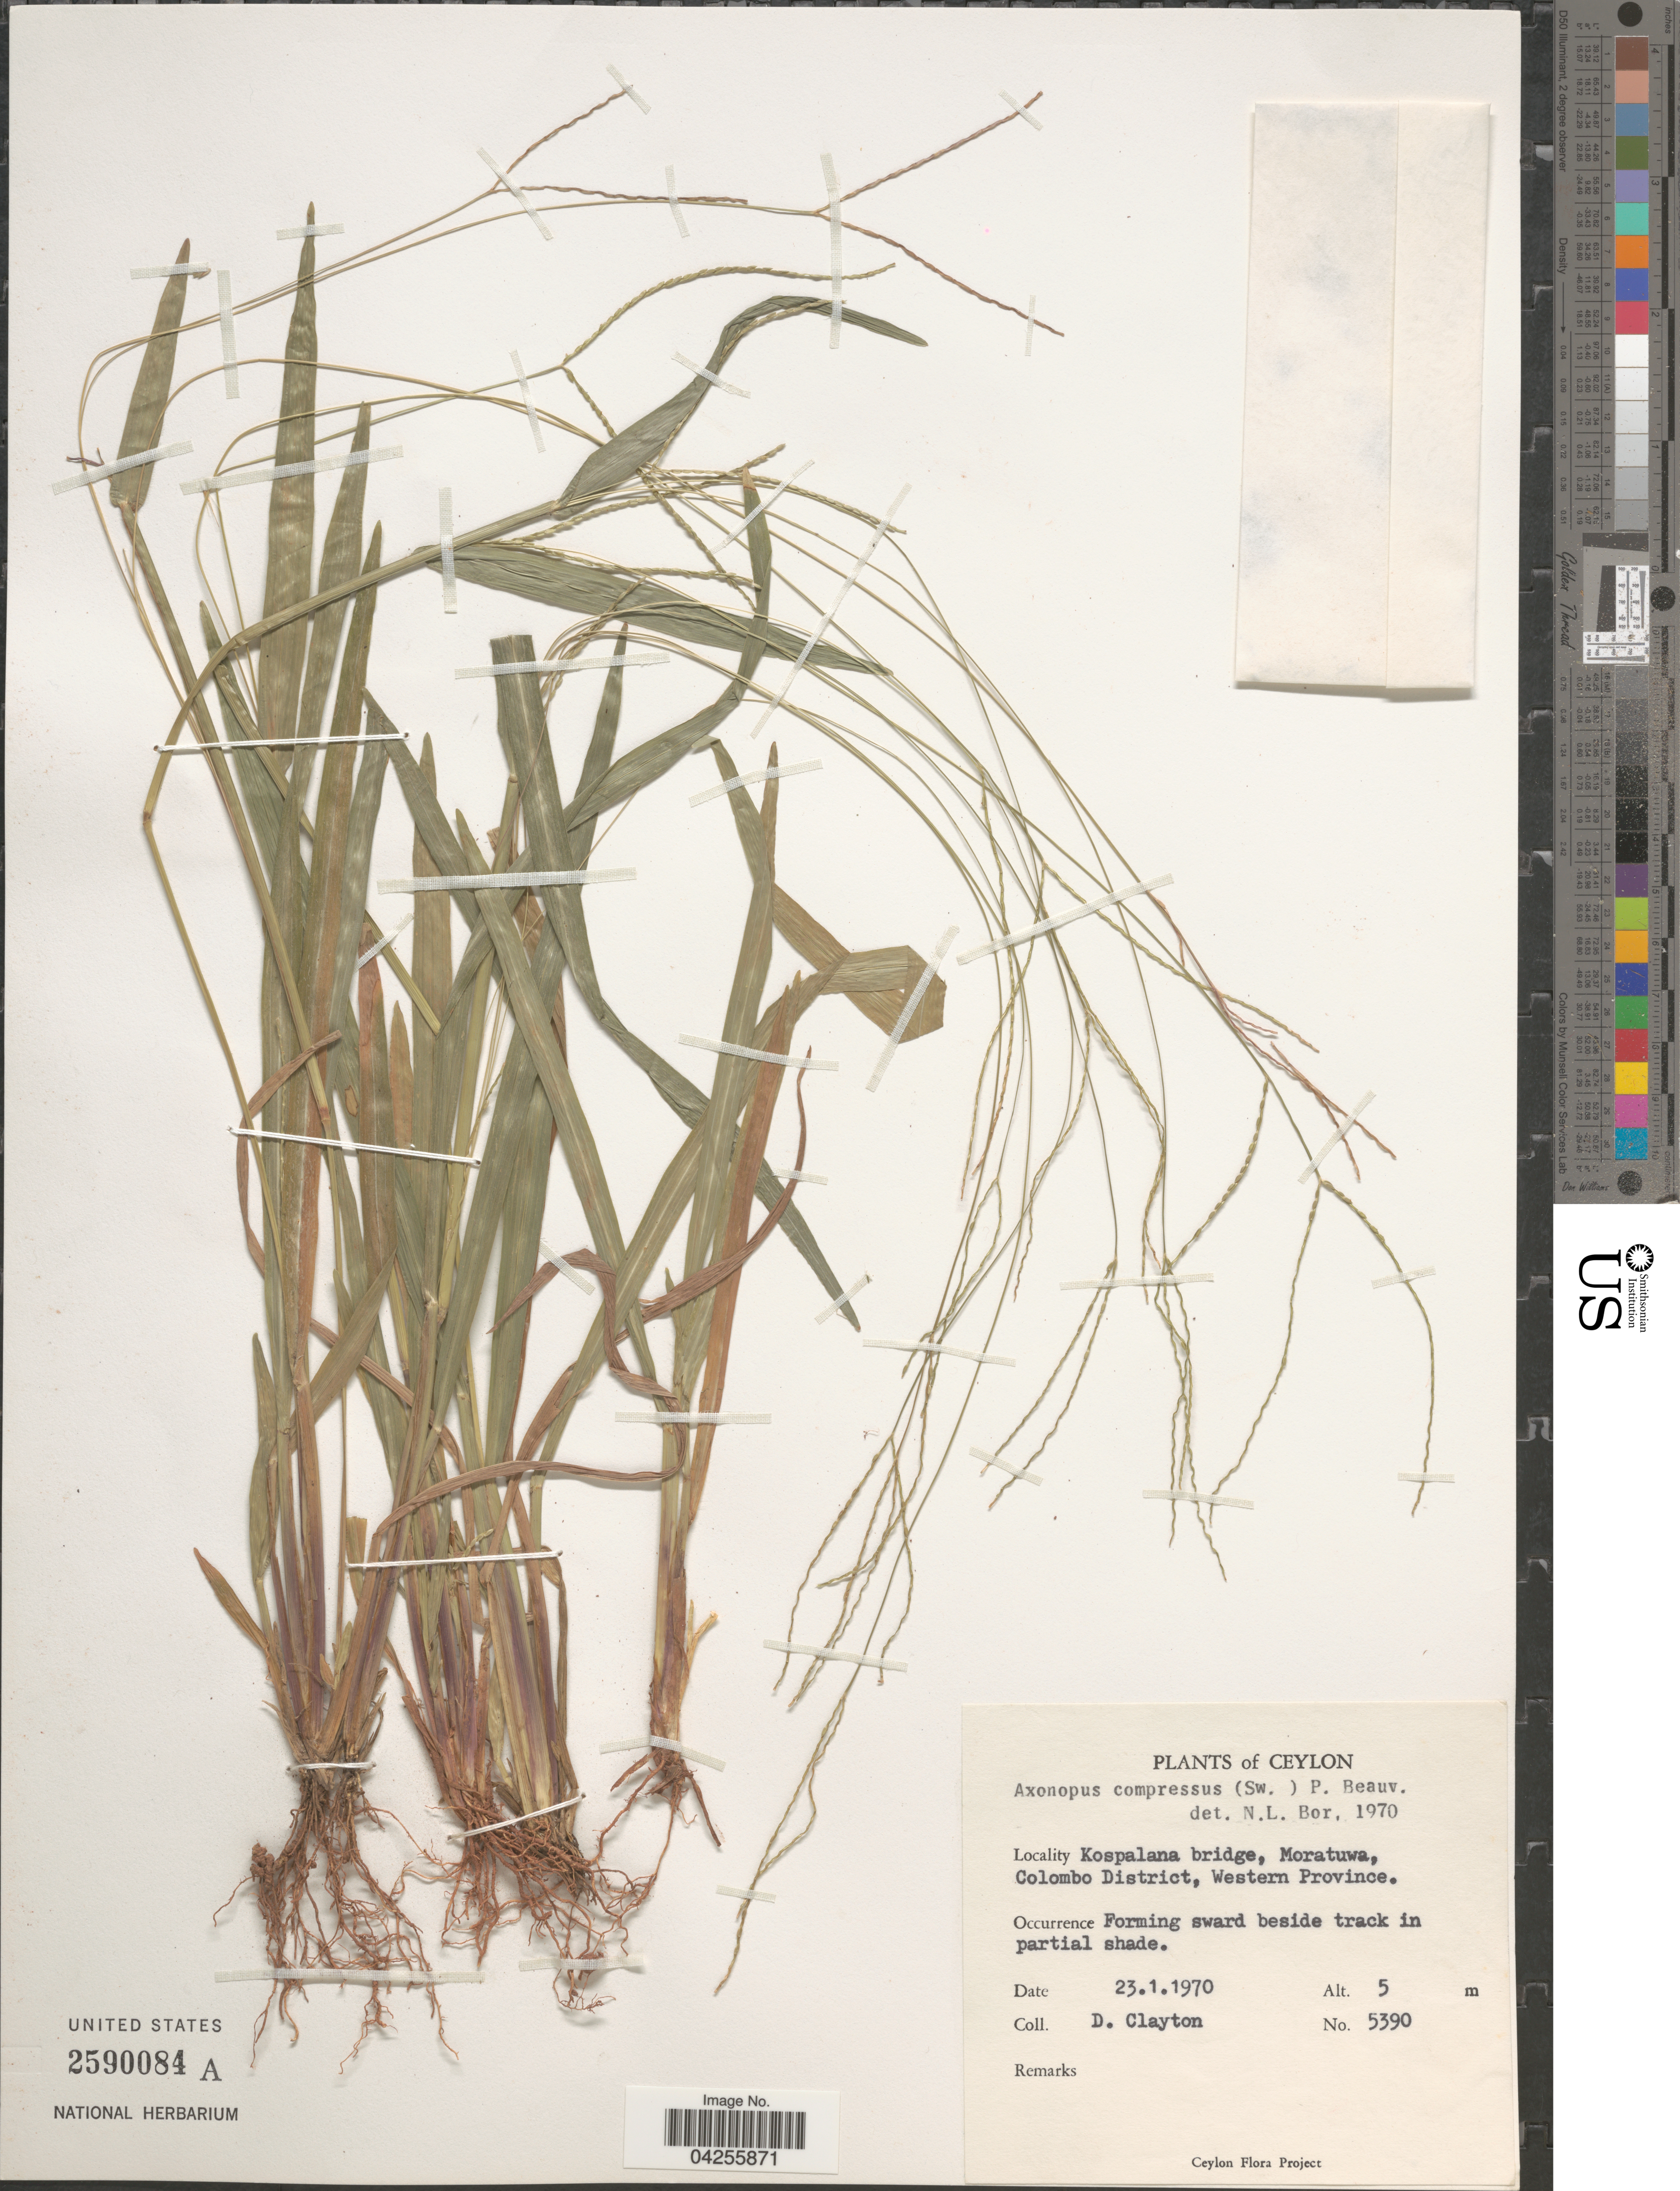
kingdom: Plantae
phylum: Tracheophyta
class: Liliopsida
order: Poales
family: Poaceae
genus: Axonopus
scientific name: Axonopus compressus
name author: (Sw.) P. Beauv.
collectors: D. Clayton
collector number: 5390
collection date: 1970-01-23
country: Sri Lanka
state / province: Western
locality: Ceylon. Kospalana bridge, Moratuwa, Colombo District.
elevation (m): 5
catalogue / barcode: US 2590084A